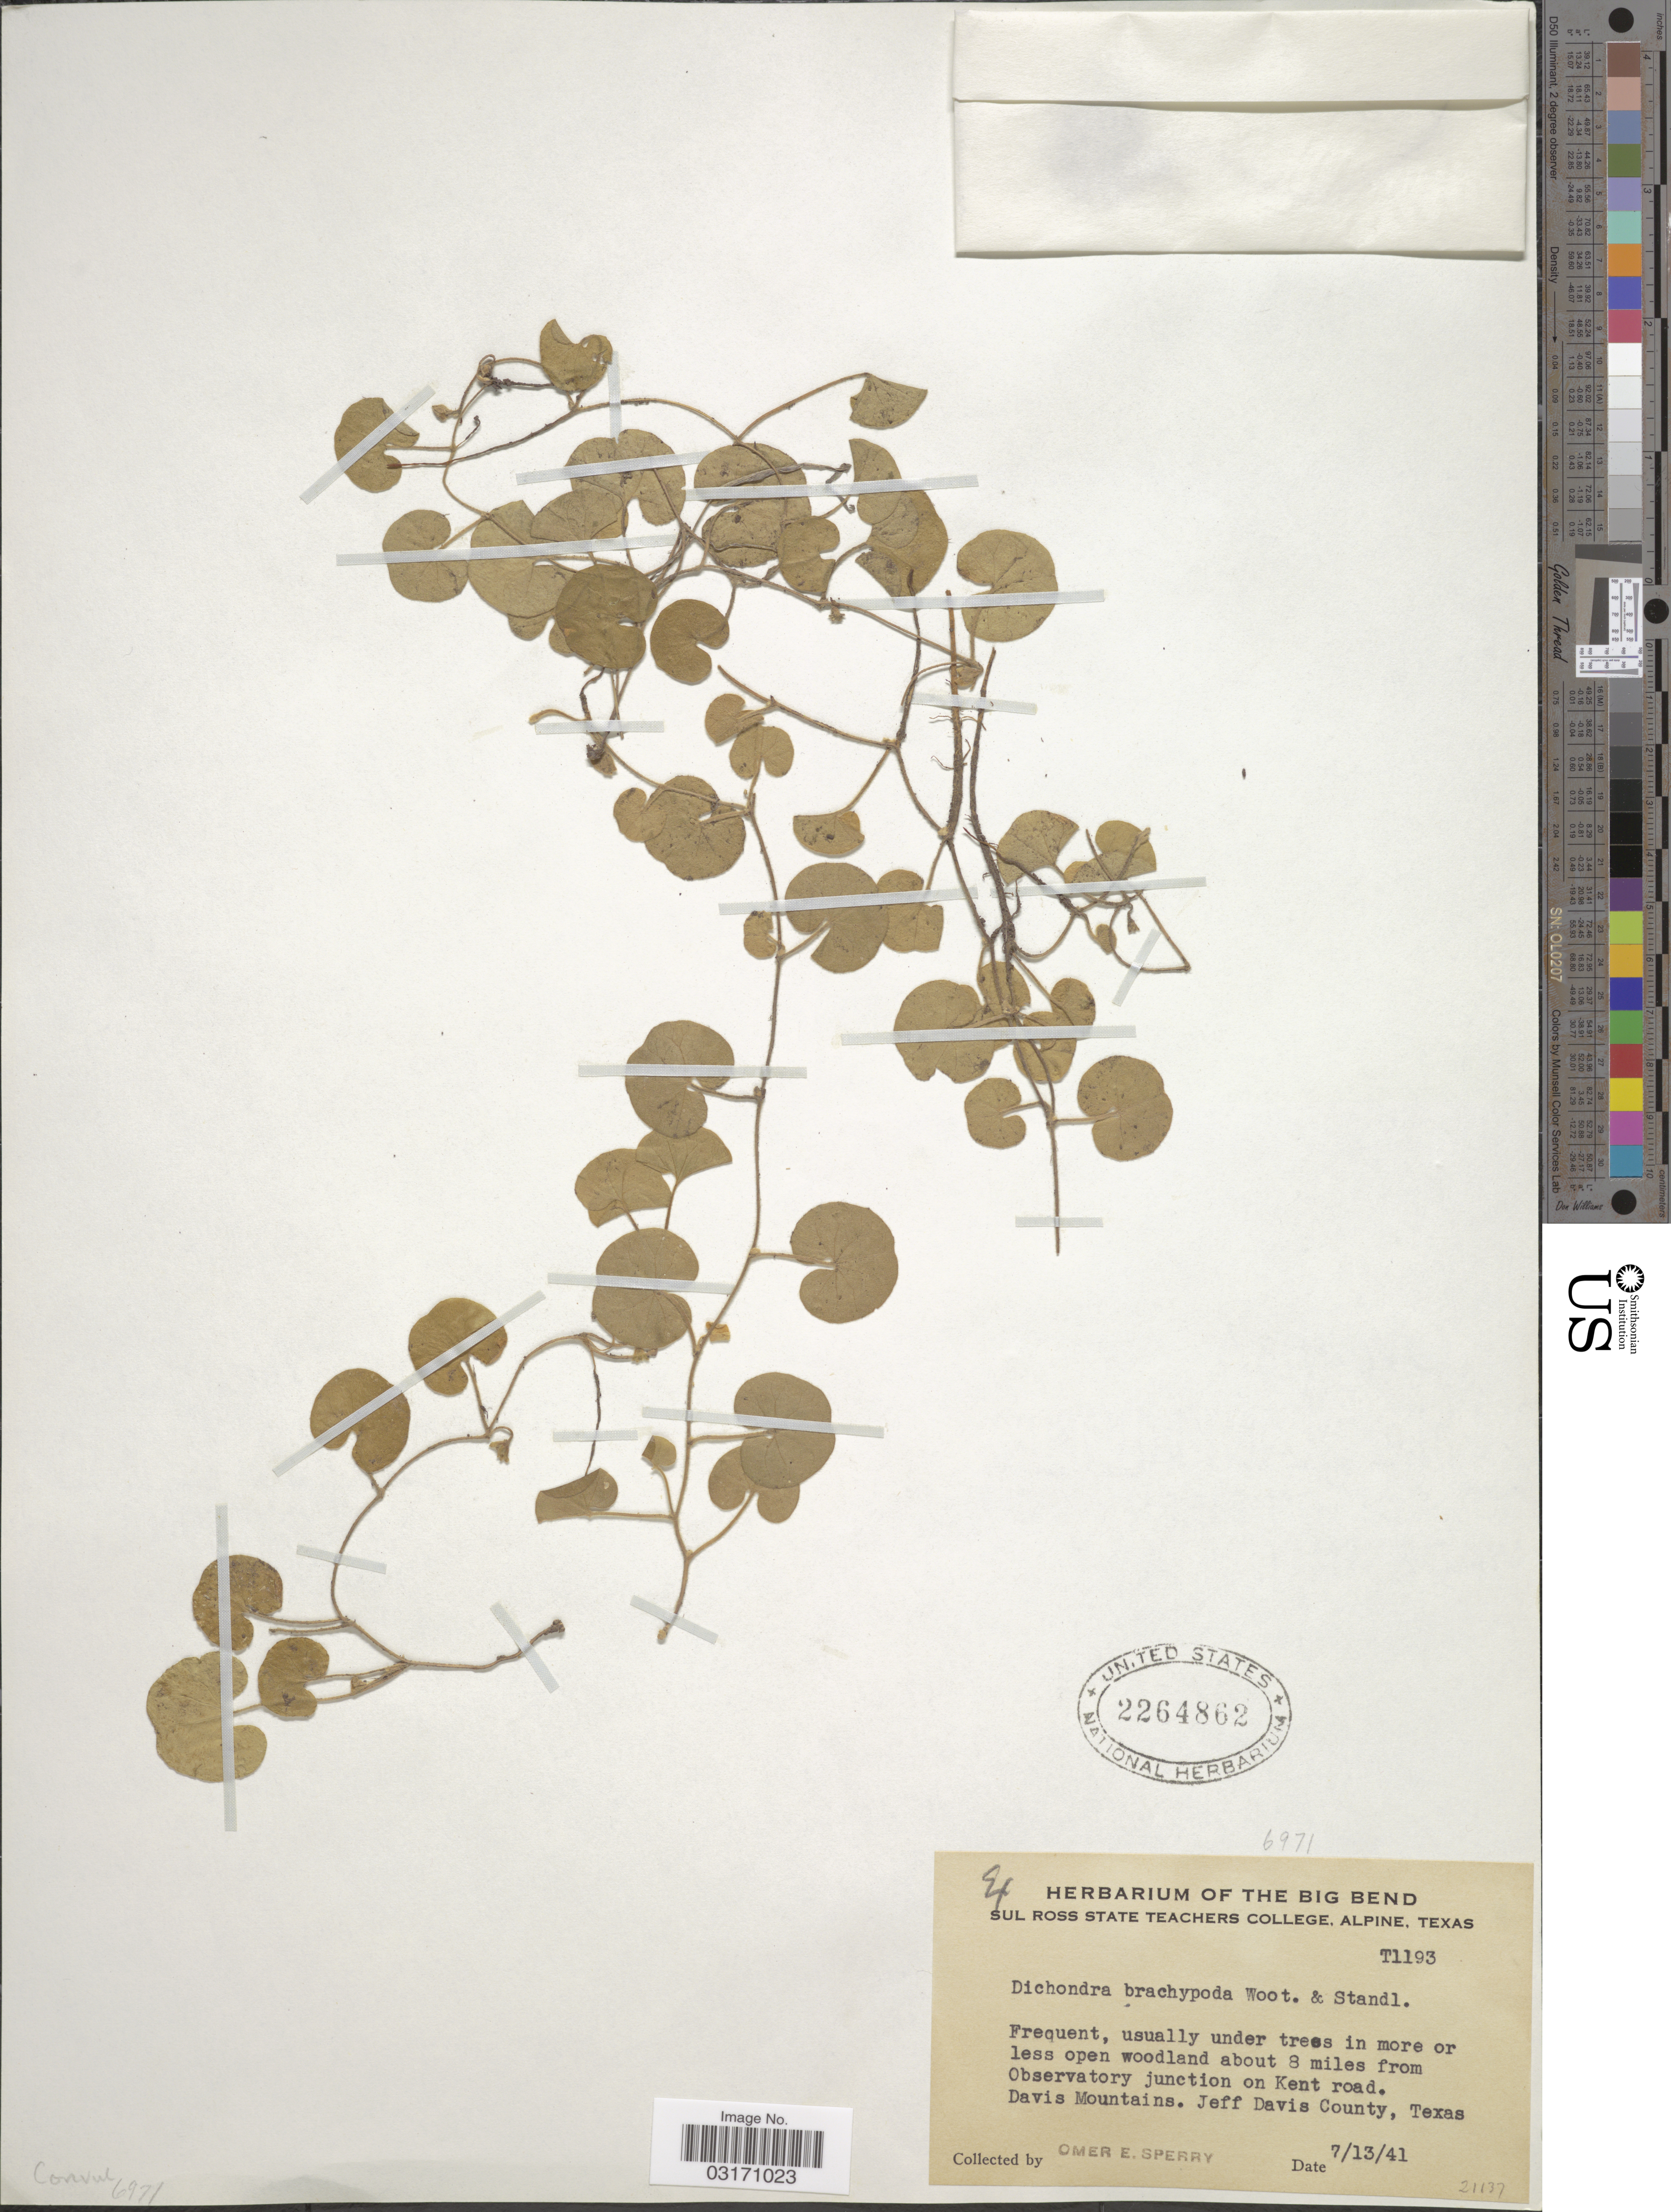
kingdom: Plantae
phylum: Tracheophyta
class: Magnoliopsida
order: Solanales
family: Convolvulaceae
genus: Dichondra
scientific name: Dichondra brachypoda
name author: Wooton & Standl.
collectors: O. E. Sperry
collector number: T1193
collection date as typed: Transcribed d/m/y: 13/7/41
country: United States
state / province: Texas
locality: Woodland about 8 miles from Observatory junction on Kent road. Davis Mountains. Jeff Davis County.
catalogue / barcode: US 2264862